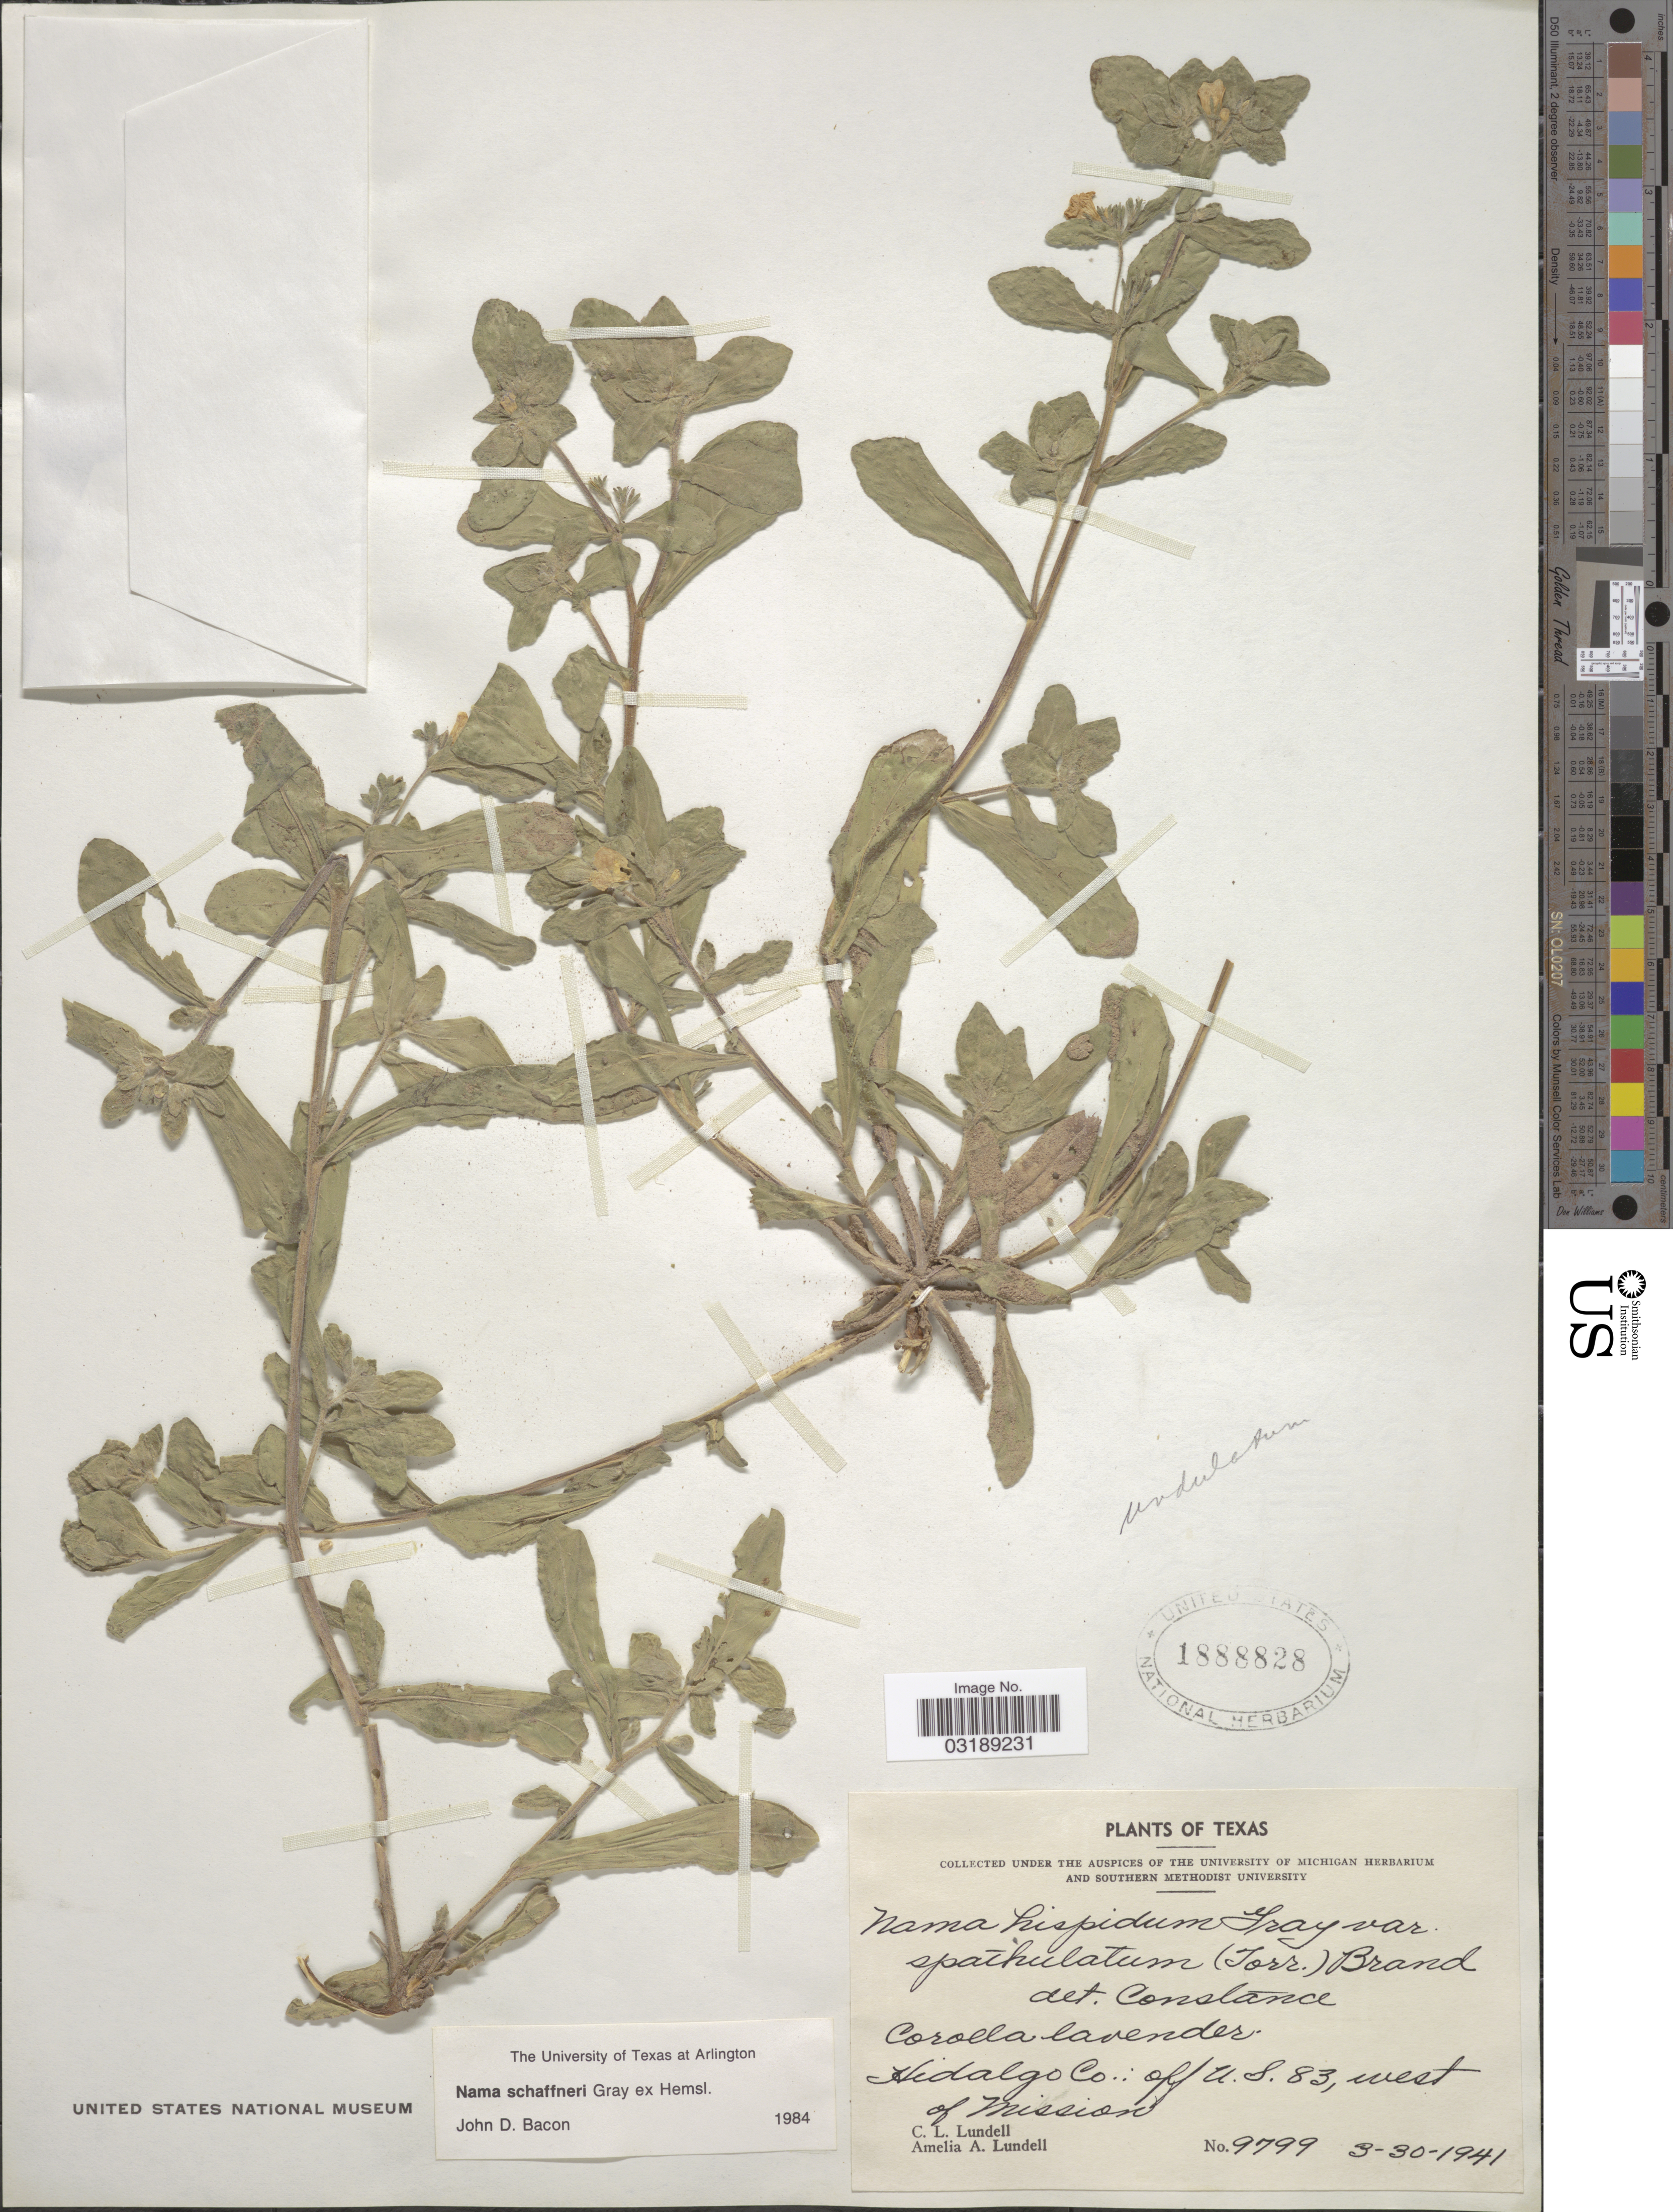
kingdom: Plantae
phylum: Tracheophyta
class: Magnoliopsida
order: Boraginales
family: Namaceae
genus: Nama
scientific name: Nama schaffneri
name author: A. Gray in Hemsl.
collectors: C. L. Lundell & A. A. Lundell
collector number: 9799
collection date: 1941-03-30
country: United States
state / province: Texas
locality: Hidalgo Co.: off U.S. 83, west of Mission.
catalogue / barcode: US 1888828